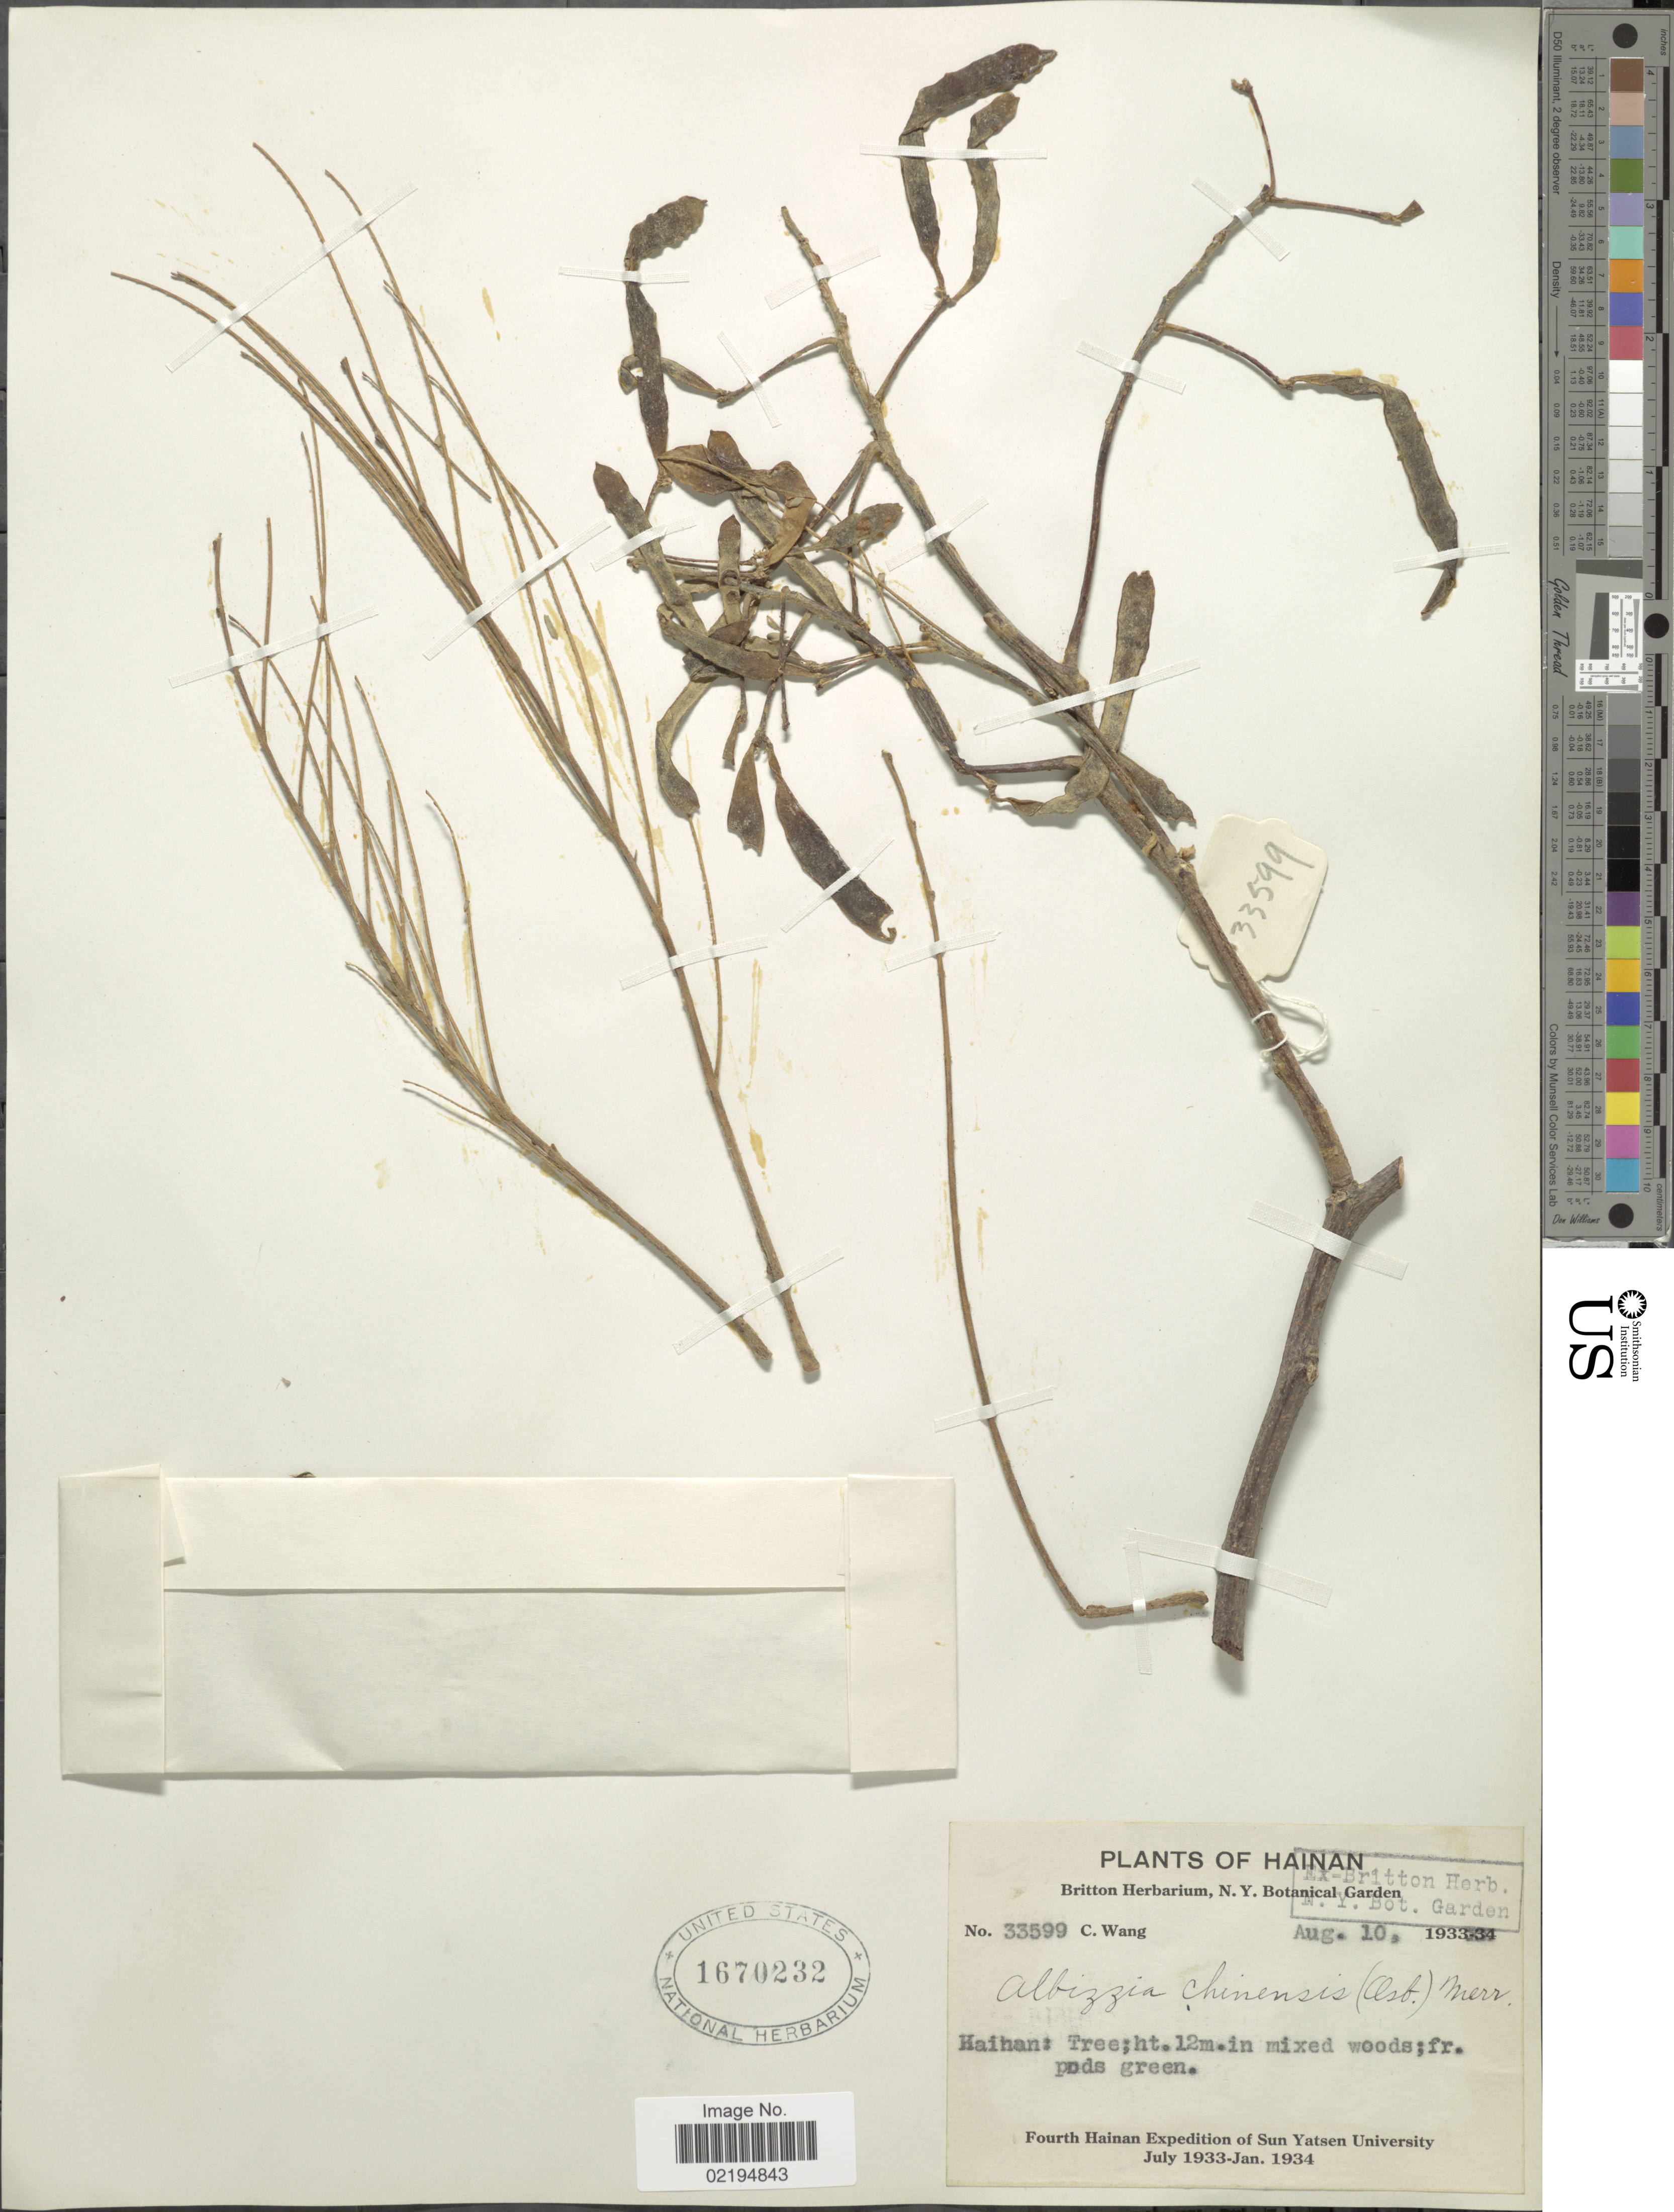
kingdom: Plantae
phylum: Tracheophyta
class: Magnoliopsida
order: Fabales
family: Fabaceae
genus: Albizia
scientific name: Albizia chinensis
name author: (Osbeck) Merr.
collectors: C. Wang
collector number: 33599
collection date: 1933-08-10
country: China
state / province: Hainan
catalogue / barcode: US 1670232